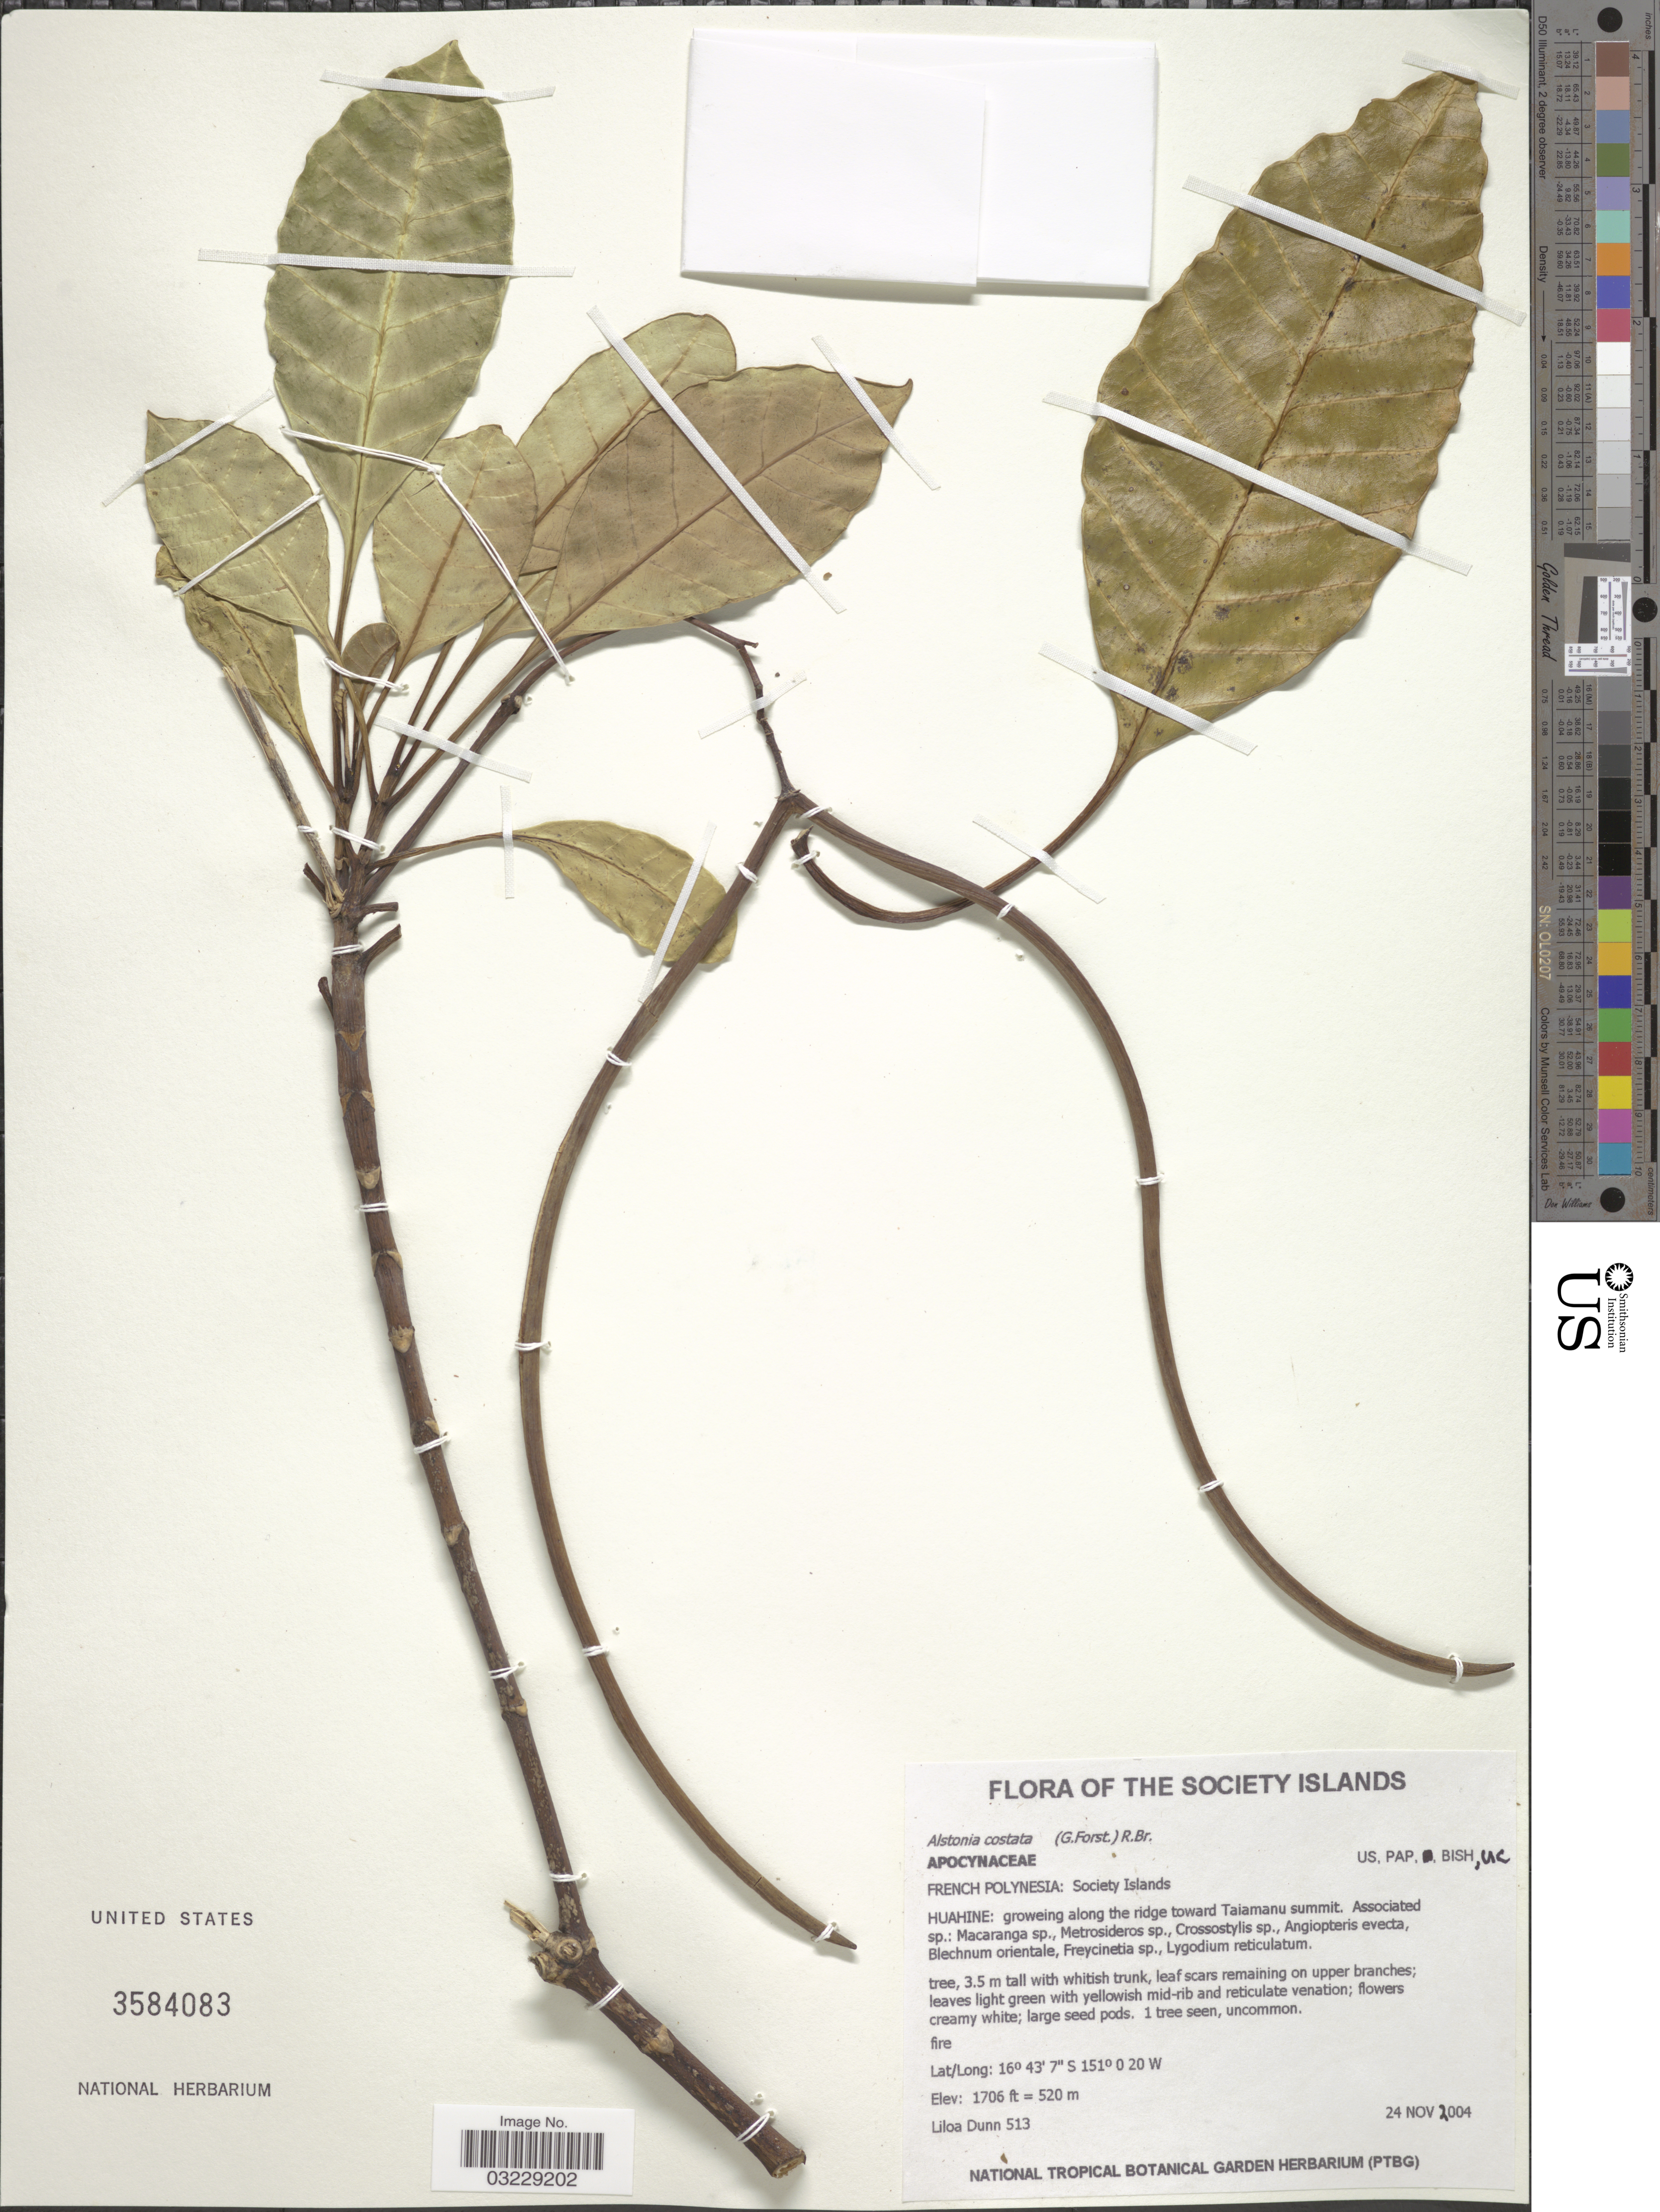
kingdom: Plantae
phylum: Tracheophyta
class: Magnoliopsida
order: Gentianales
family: Apocynaceae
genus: Alstonia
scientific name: Alstonia costata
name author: (G. Forst.) R. Br.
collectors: L. Dunn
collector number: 513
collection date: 2004-11-24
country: French Polynesia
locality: Society Islands. Huahine: along the ridge toward Taiamanu summit.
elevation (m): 520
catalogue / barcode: US 3584083